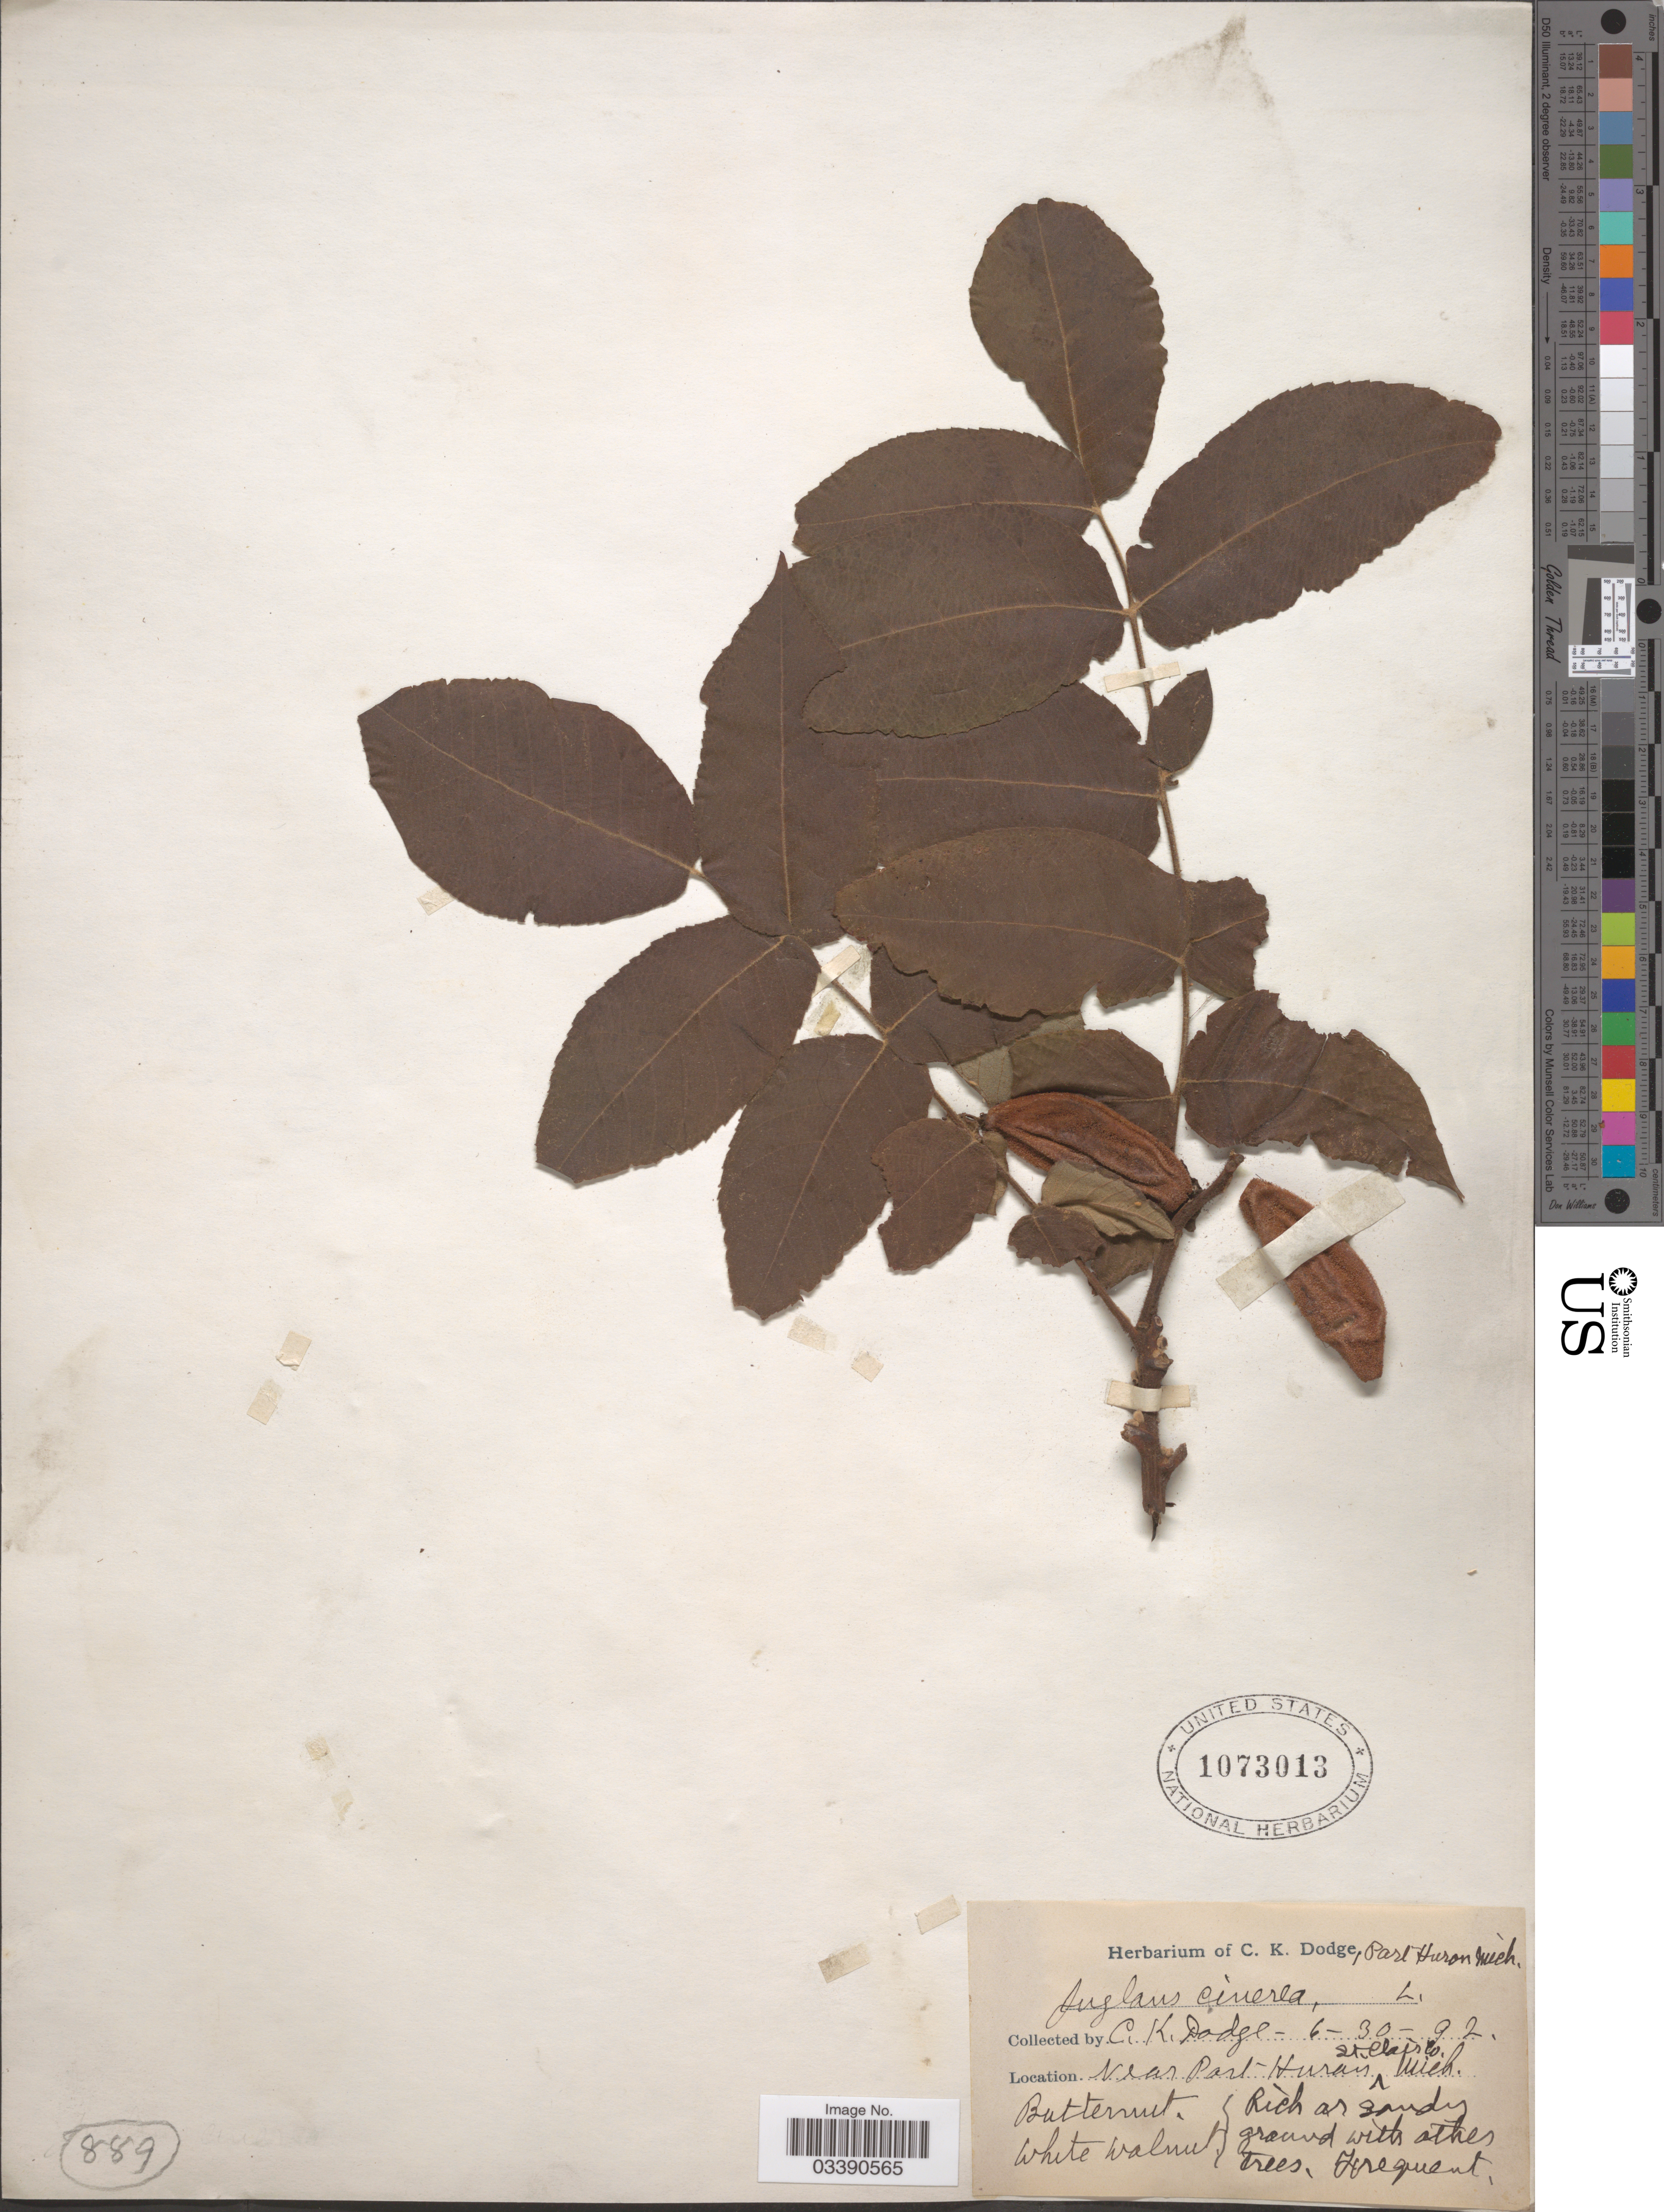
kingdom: Plantae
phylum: Tracheophyta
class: Magnoliopsida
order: Fagales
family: Juglandaceae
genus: Juglans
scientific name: Juglans cinerea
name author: L.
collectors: C. Dodge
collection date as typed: Transcribed d/m/y: 30/6/92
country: United States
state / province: Michigan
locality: Near Port Huron. St. Clair Co.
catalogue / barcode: US 1073013